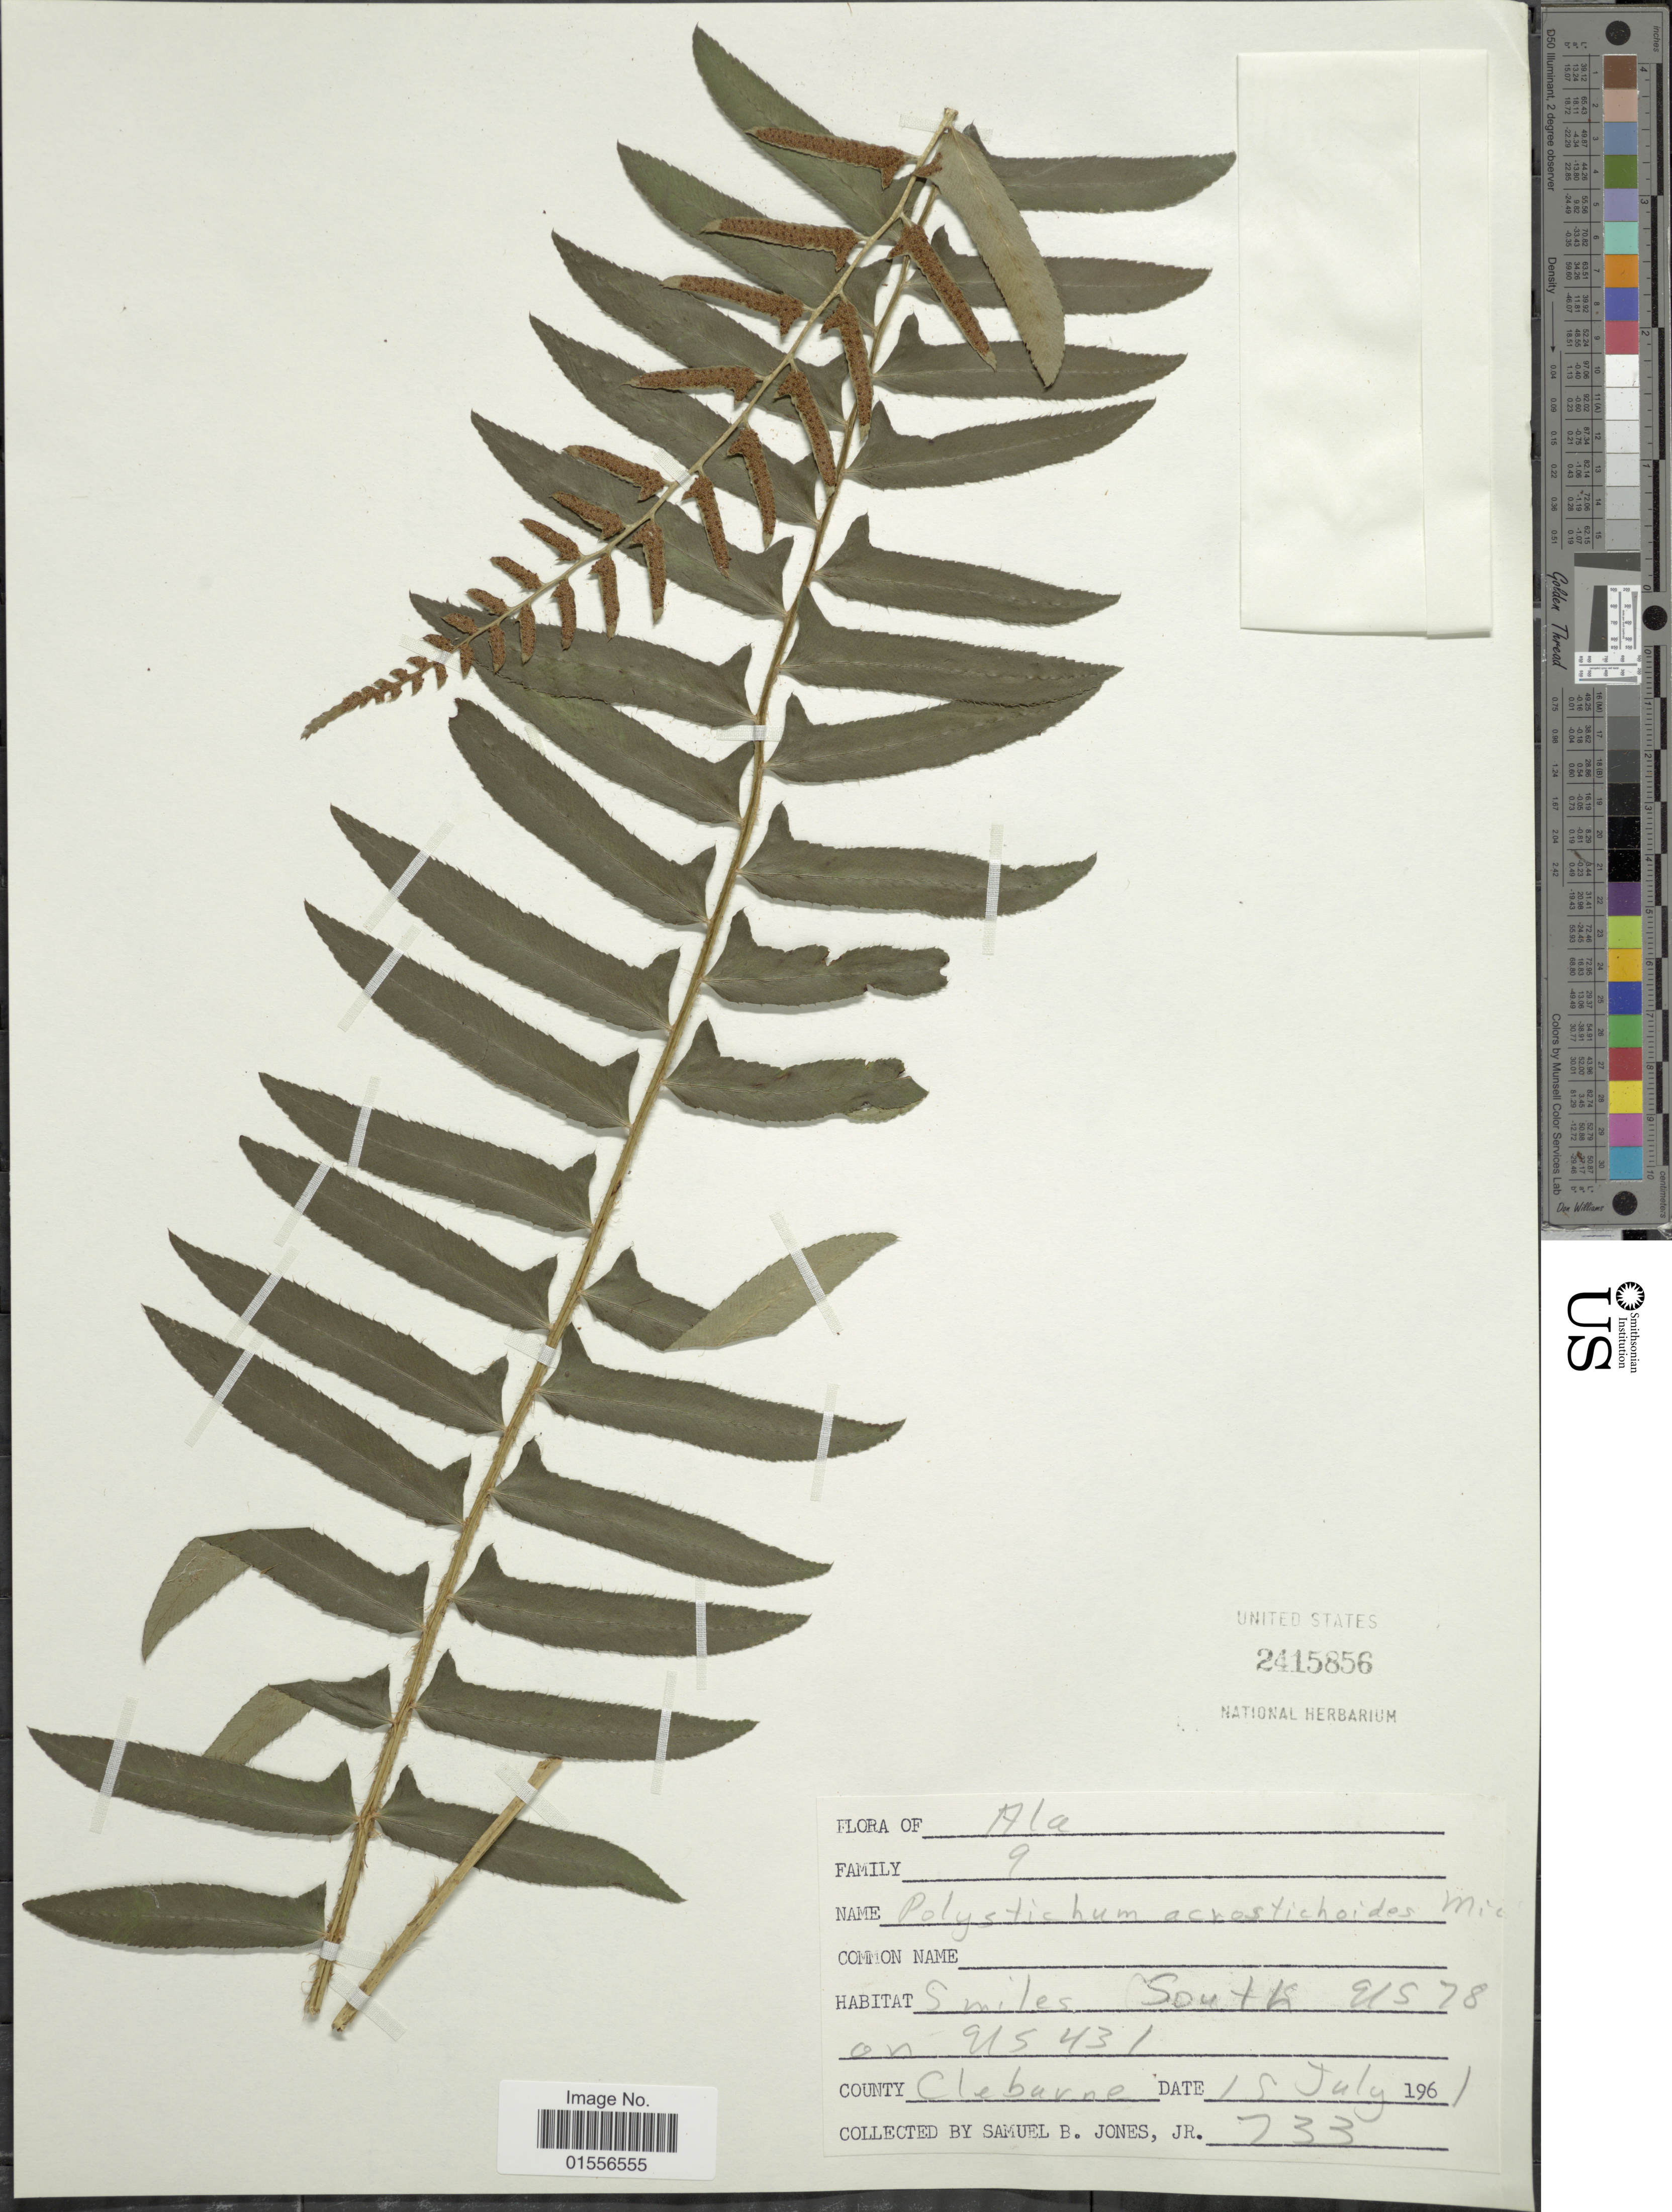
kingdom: Plantae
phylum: Tracheophyta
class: Polypodiopsida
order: Polypodiales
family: Dryopteridaceae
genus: Polystichum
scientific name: Polystichum acrostichoides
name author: (Michx.) Schott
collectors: S. B. Jones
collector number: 233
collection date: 1961-07-15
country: United States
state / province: Alabama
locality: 5 miles South US 78 on US 431, County Cleburne.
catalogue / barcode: US 2415856